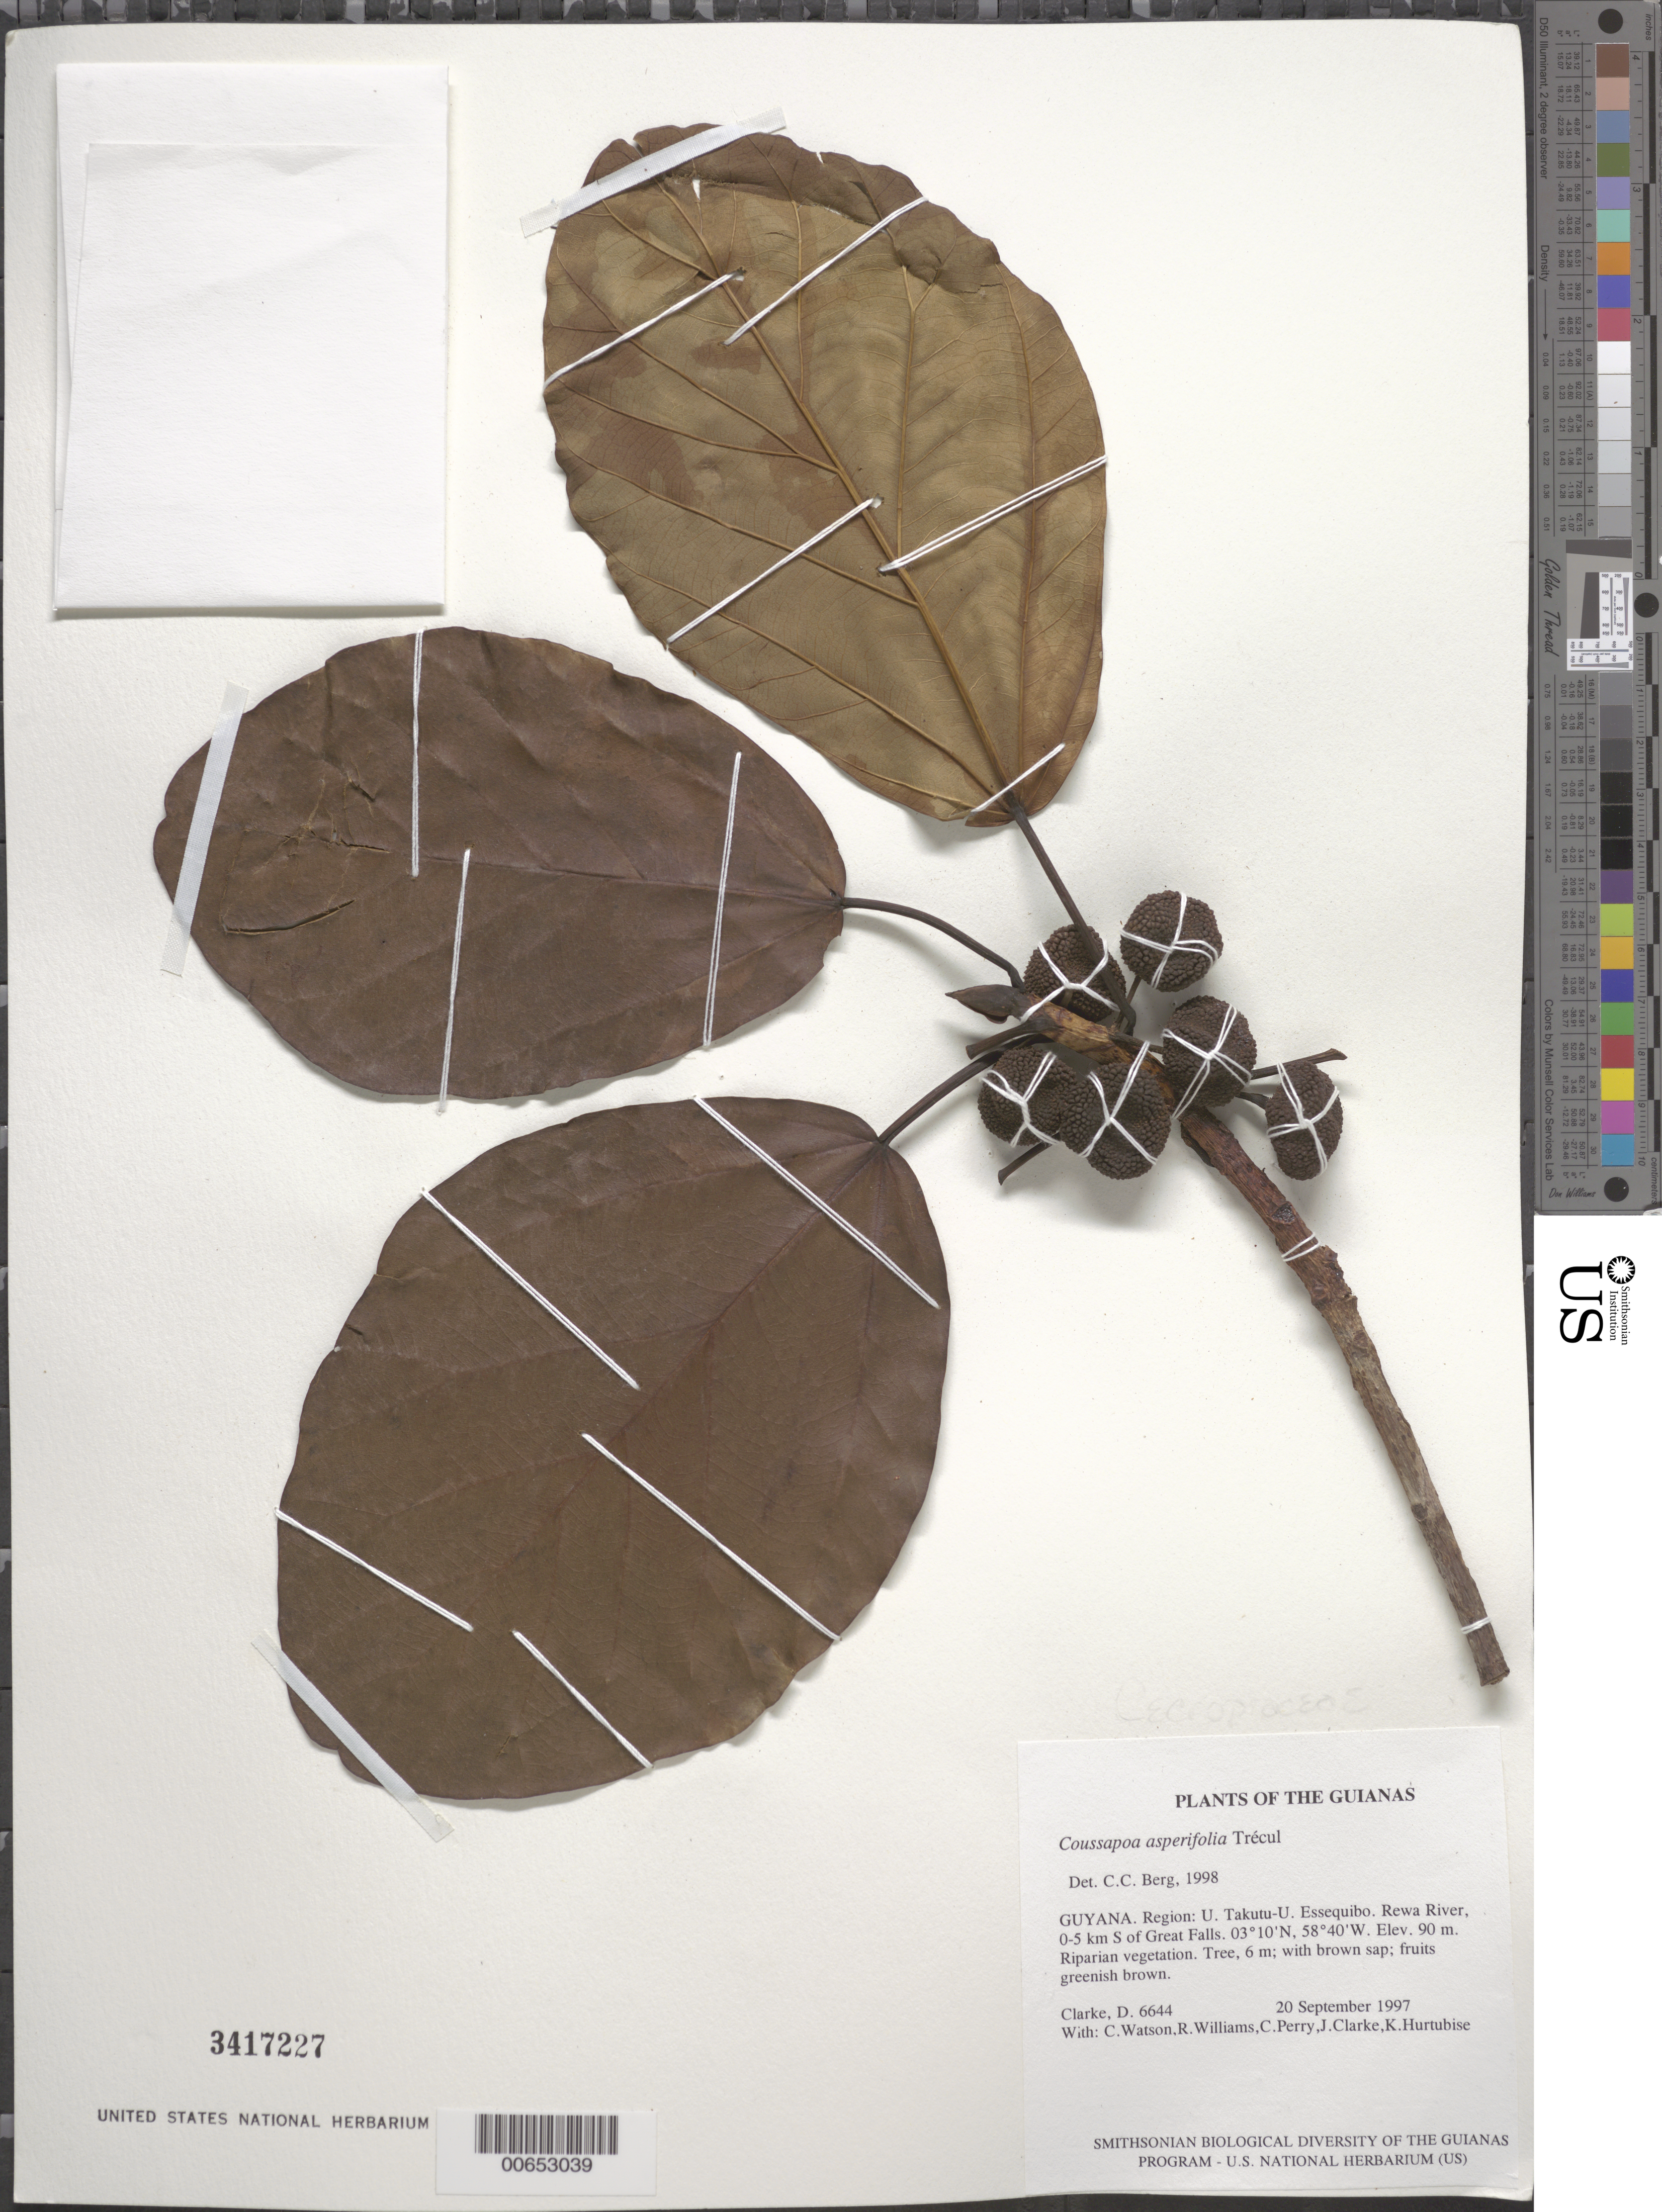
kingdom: Plantae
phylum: Tracheophyta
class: Magnoliopsida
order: Rosales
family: Urticaceae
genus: Coussapoa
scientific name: Coussapoa asperifolia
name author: Trécul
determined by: Berg, C. C.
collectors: H. D. Clarke, C. Watson, R. Williams, C. Perry, J. Clarke & K. Hurtubise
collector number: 6644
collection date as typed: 20 September 1997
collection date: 1997-09-20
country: Guyana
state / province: U. Takutu-U. Essequibo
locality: Rewa River, 0-5 km S of Great Falls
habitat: Riparian vegetation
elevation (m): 90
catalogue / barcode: US 3417227